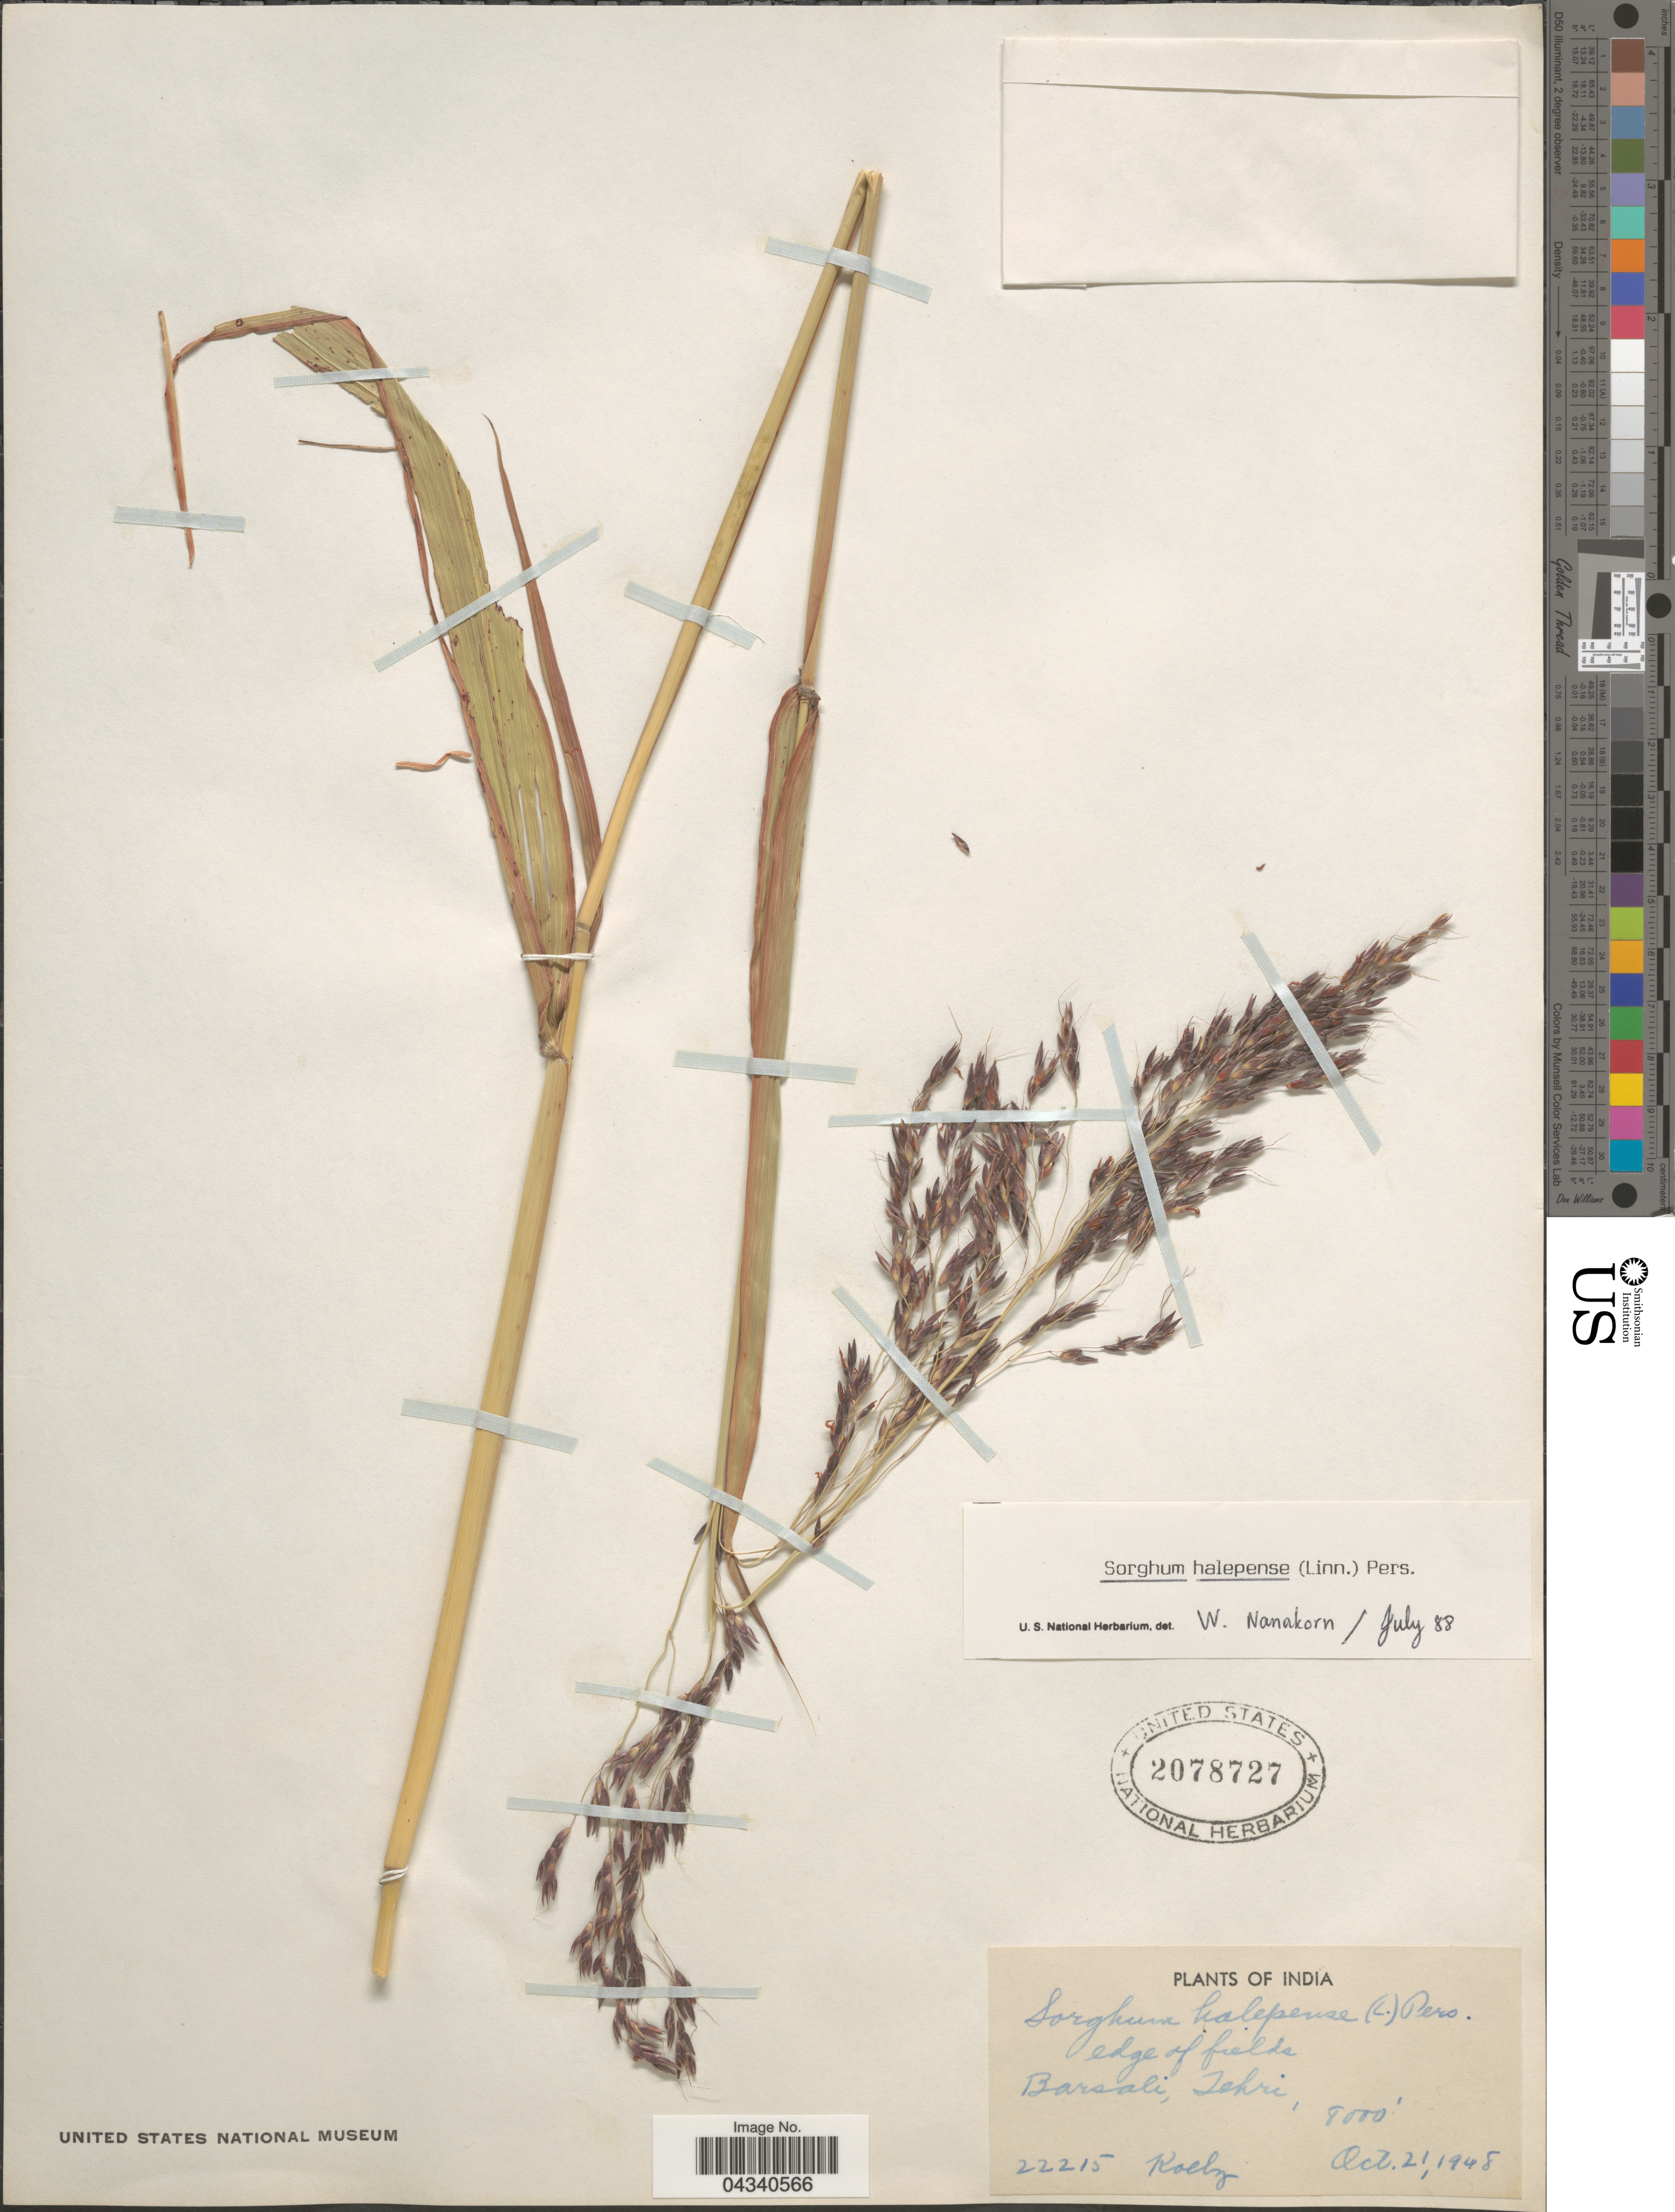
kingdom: Plantae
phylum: Tracheophyta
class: Liliopsida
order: Poales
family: Poaceae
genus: Sorghum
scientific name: Sorghum halepense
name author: (L.) Pers.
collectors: Koelz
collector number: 22215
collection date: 1948-10-21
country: India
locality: Barsali, Tehri.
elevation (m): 2438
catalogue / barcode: US 2078727